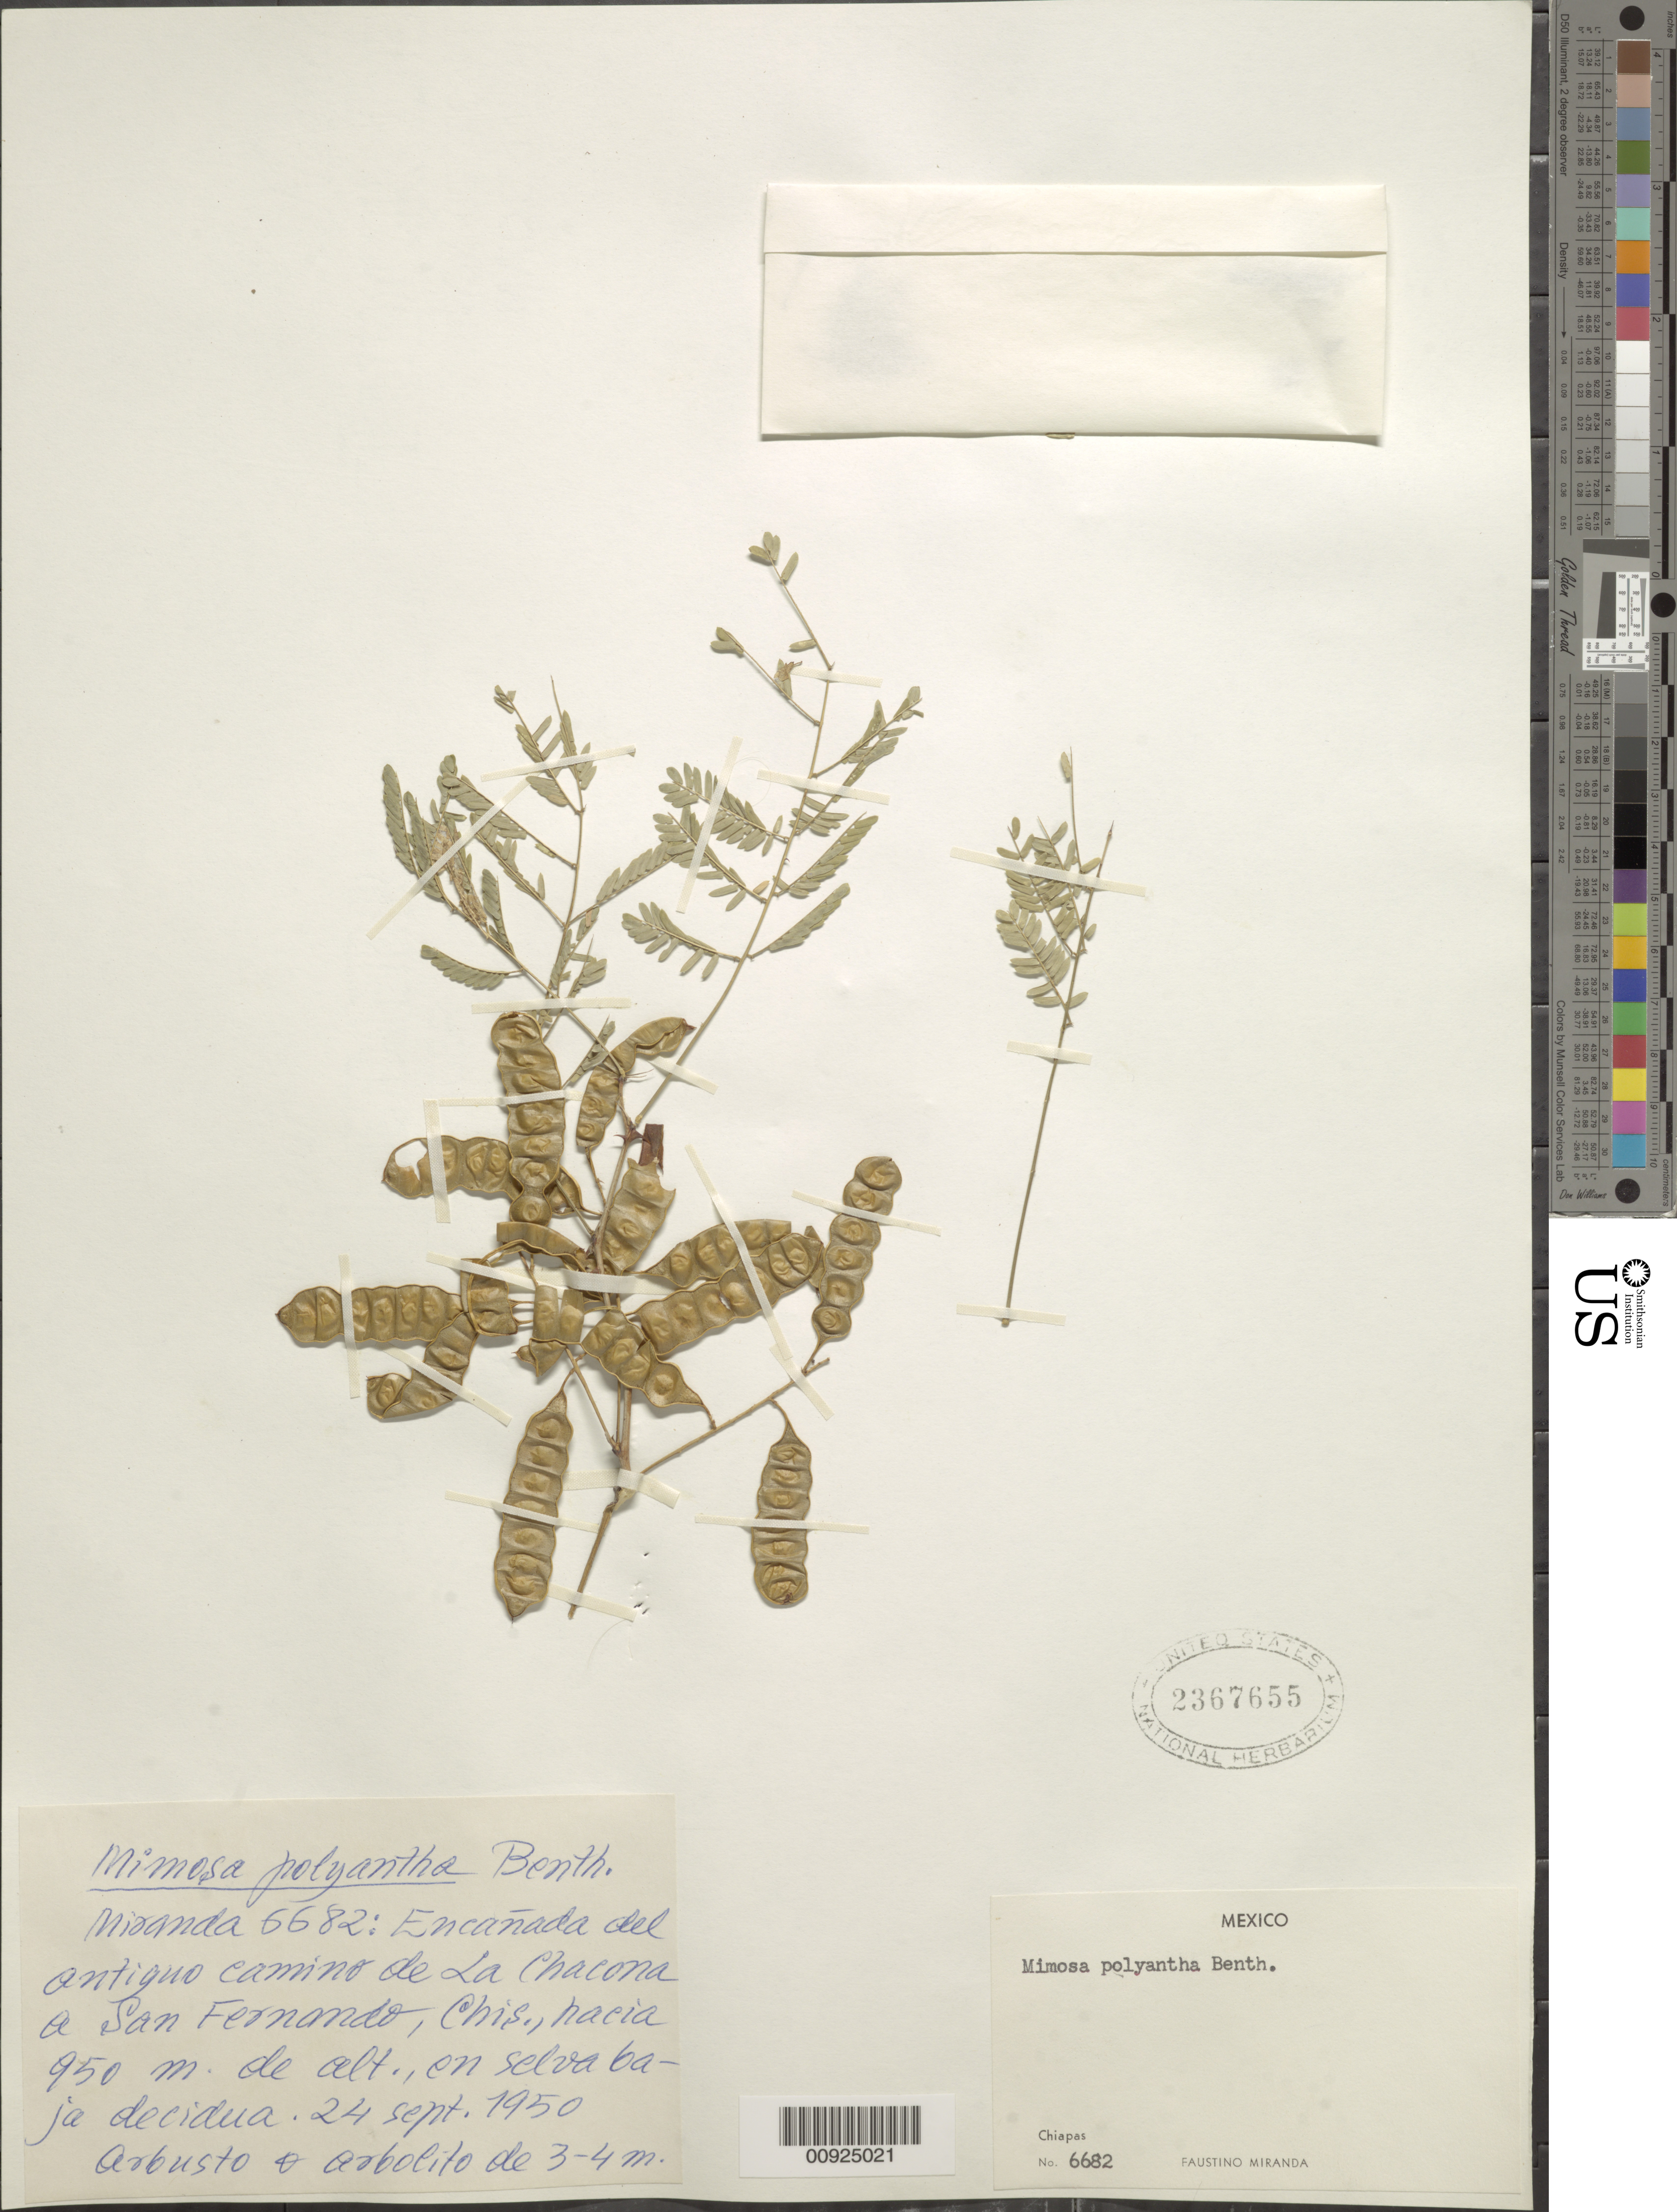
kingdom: Plantae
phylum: Tracheophyta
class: Magnoliopsida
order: Fabales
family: Fabaceae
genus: Mimosa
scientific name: Mimosa polyantha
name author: Benth.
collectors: Miranda G., F.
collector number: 6682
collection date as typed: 24 Sep 1950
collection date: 1950-09-24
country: Mexico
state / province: Chiapas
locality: Encañada del antiguo camino de La Chacona a San Fernando, Chiapas.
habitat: En selva baja decidua.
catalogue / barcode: US 2367655